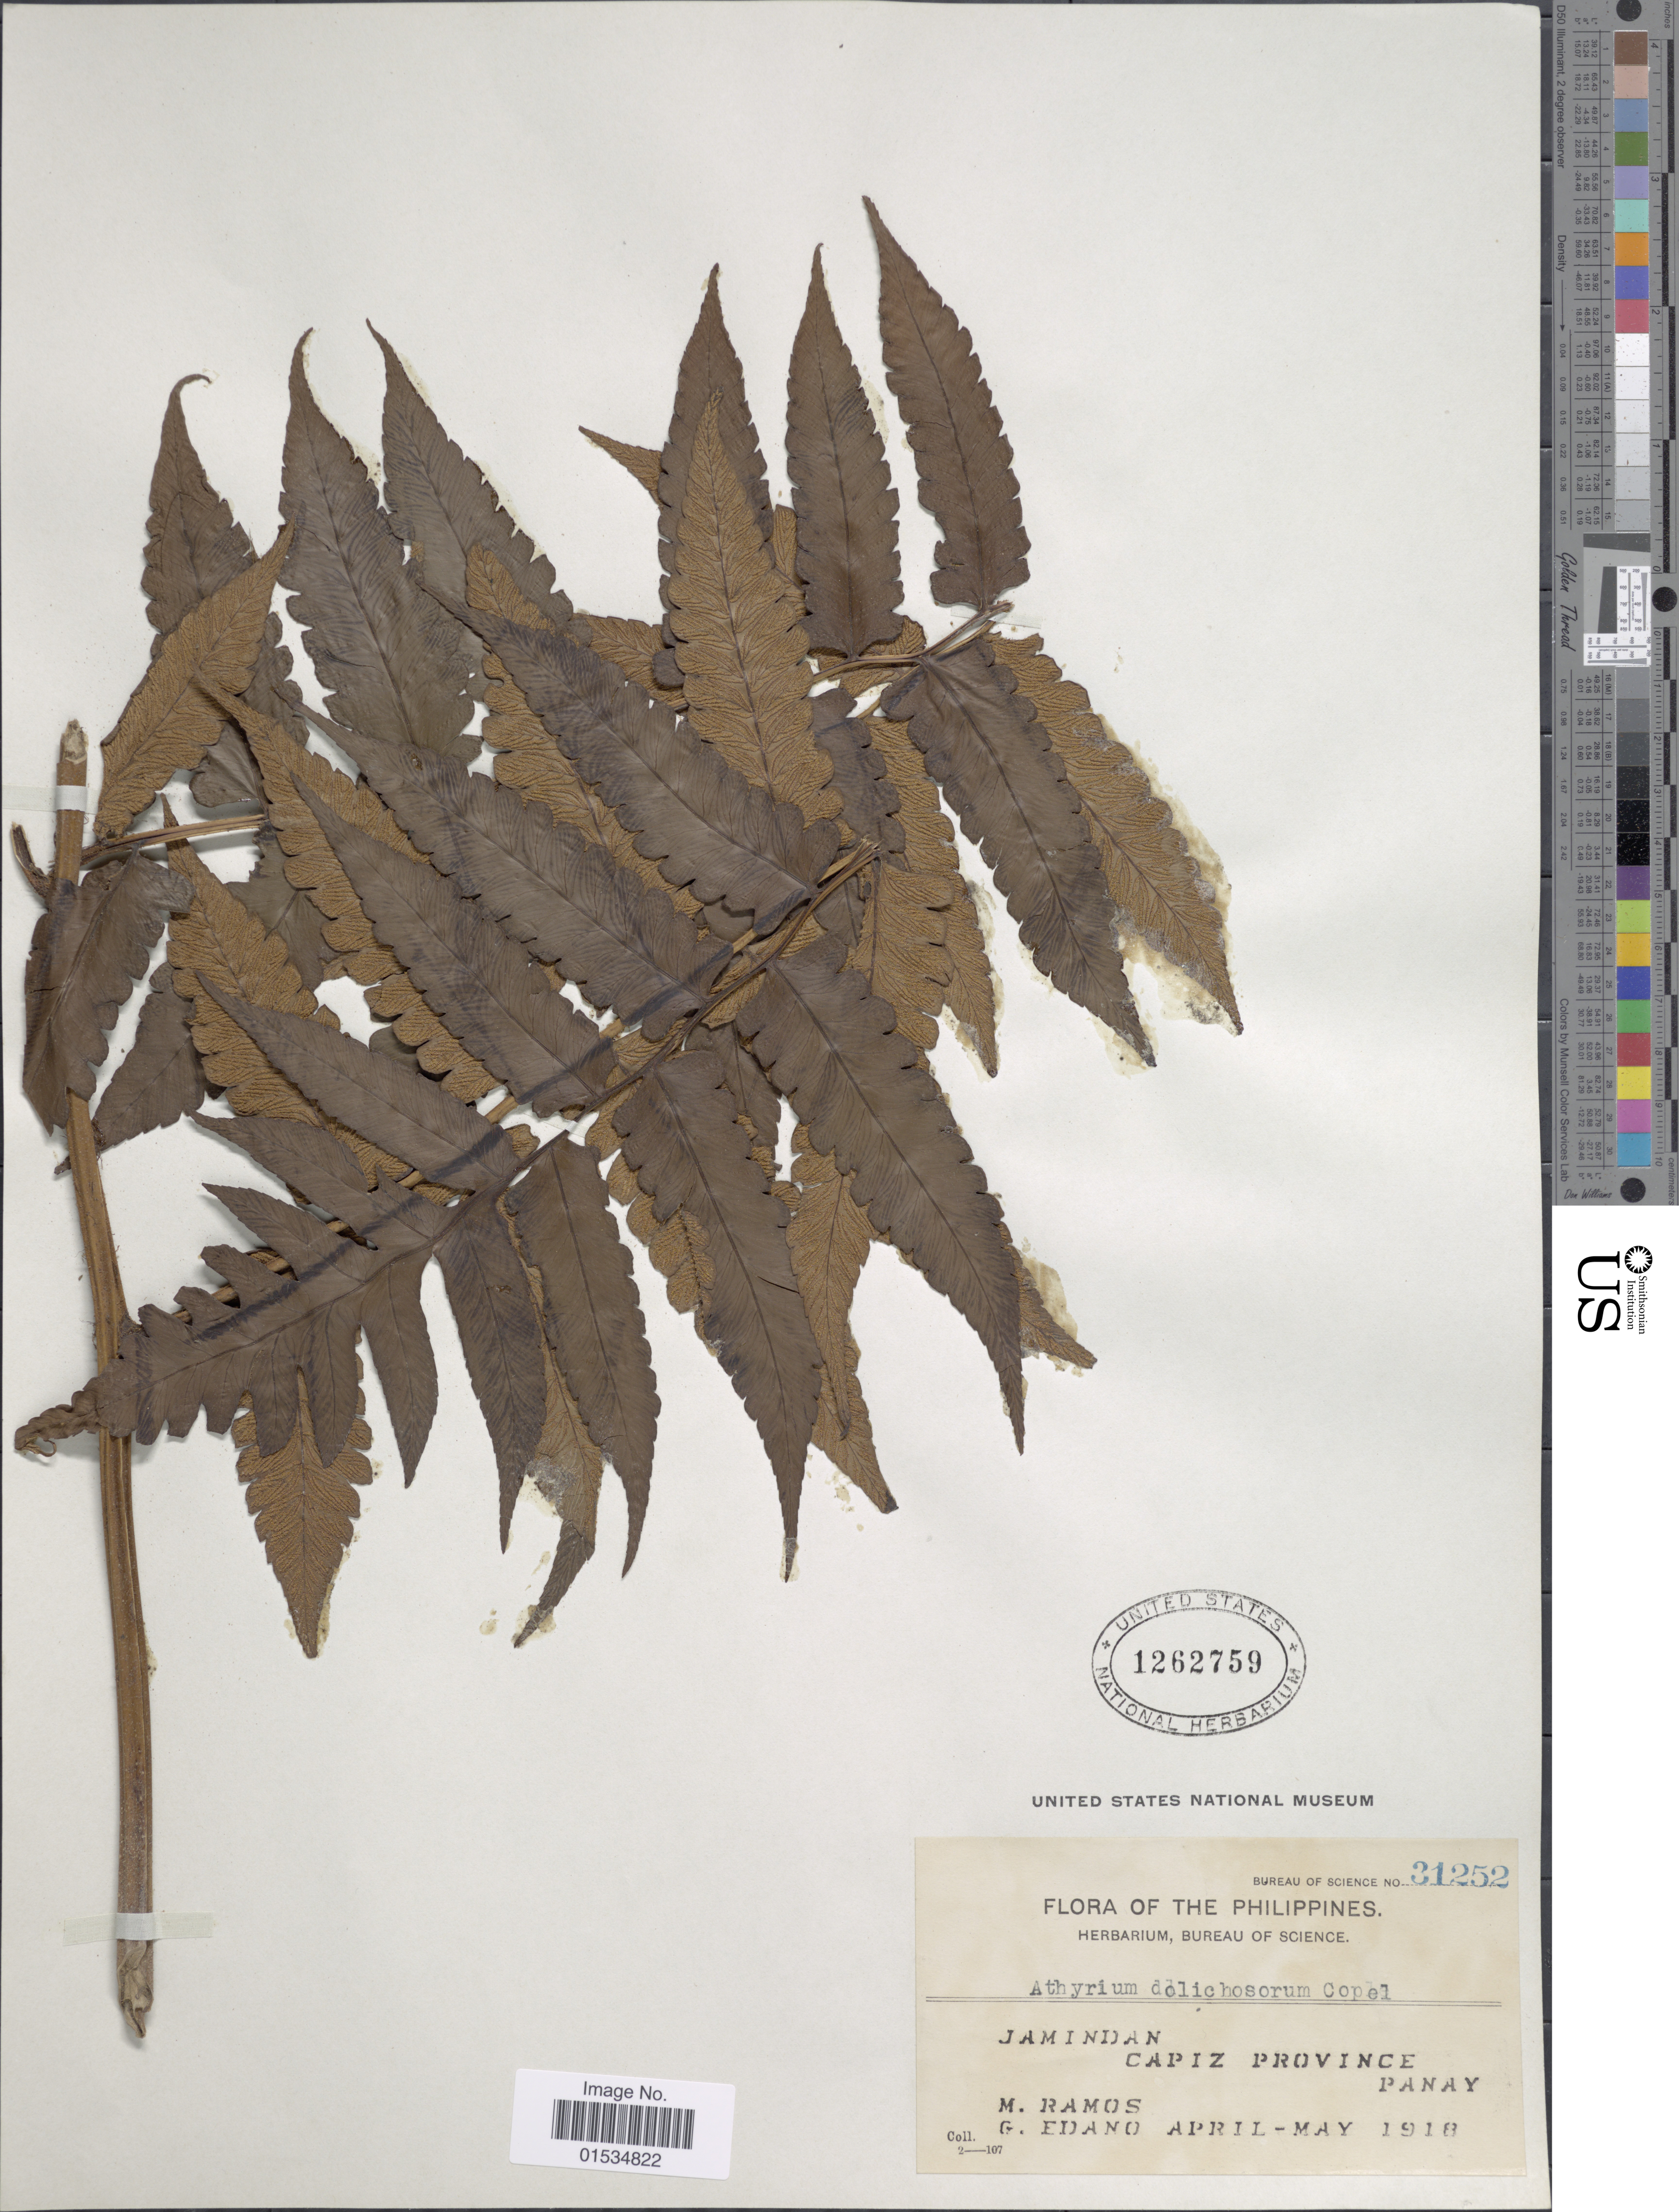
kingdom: Plantae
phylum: Tracheophyta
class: Polypodiopsida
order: Polypodiales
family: Athyriaceae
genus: Diplazium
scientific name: Diplazium dilatatum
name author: Blume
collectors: M. Ramos & G. Edaño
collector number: Bureau of Science 31252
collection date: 1908-04/1918-05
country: Philippines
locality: Jamindan, Capiz Province, Panay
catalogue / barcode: US 1262759